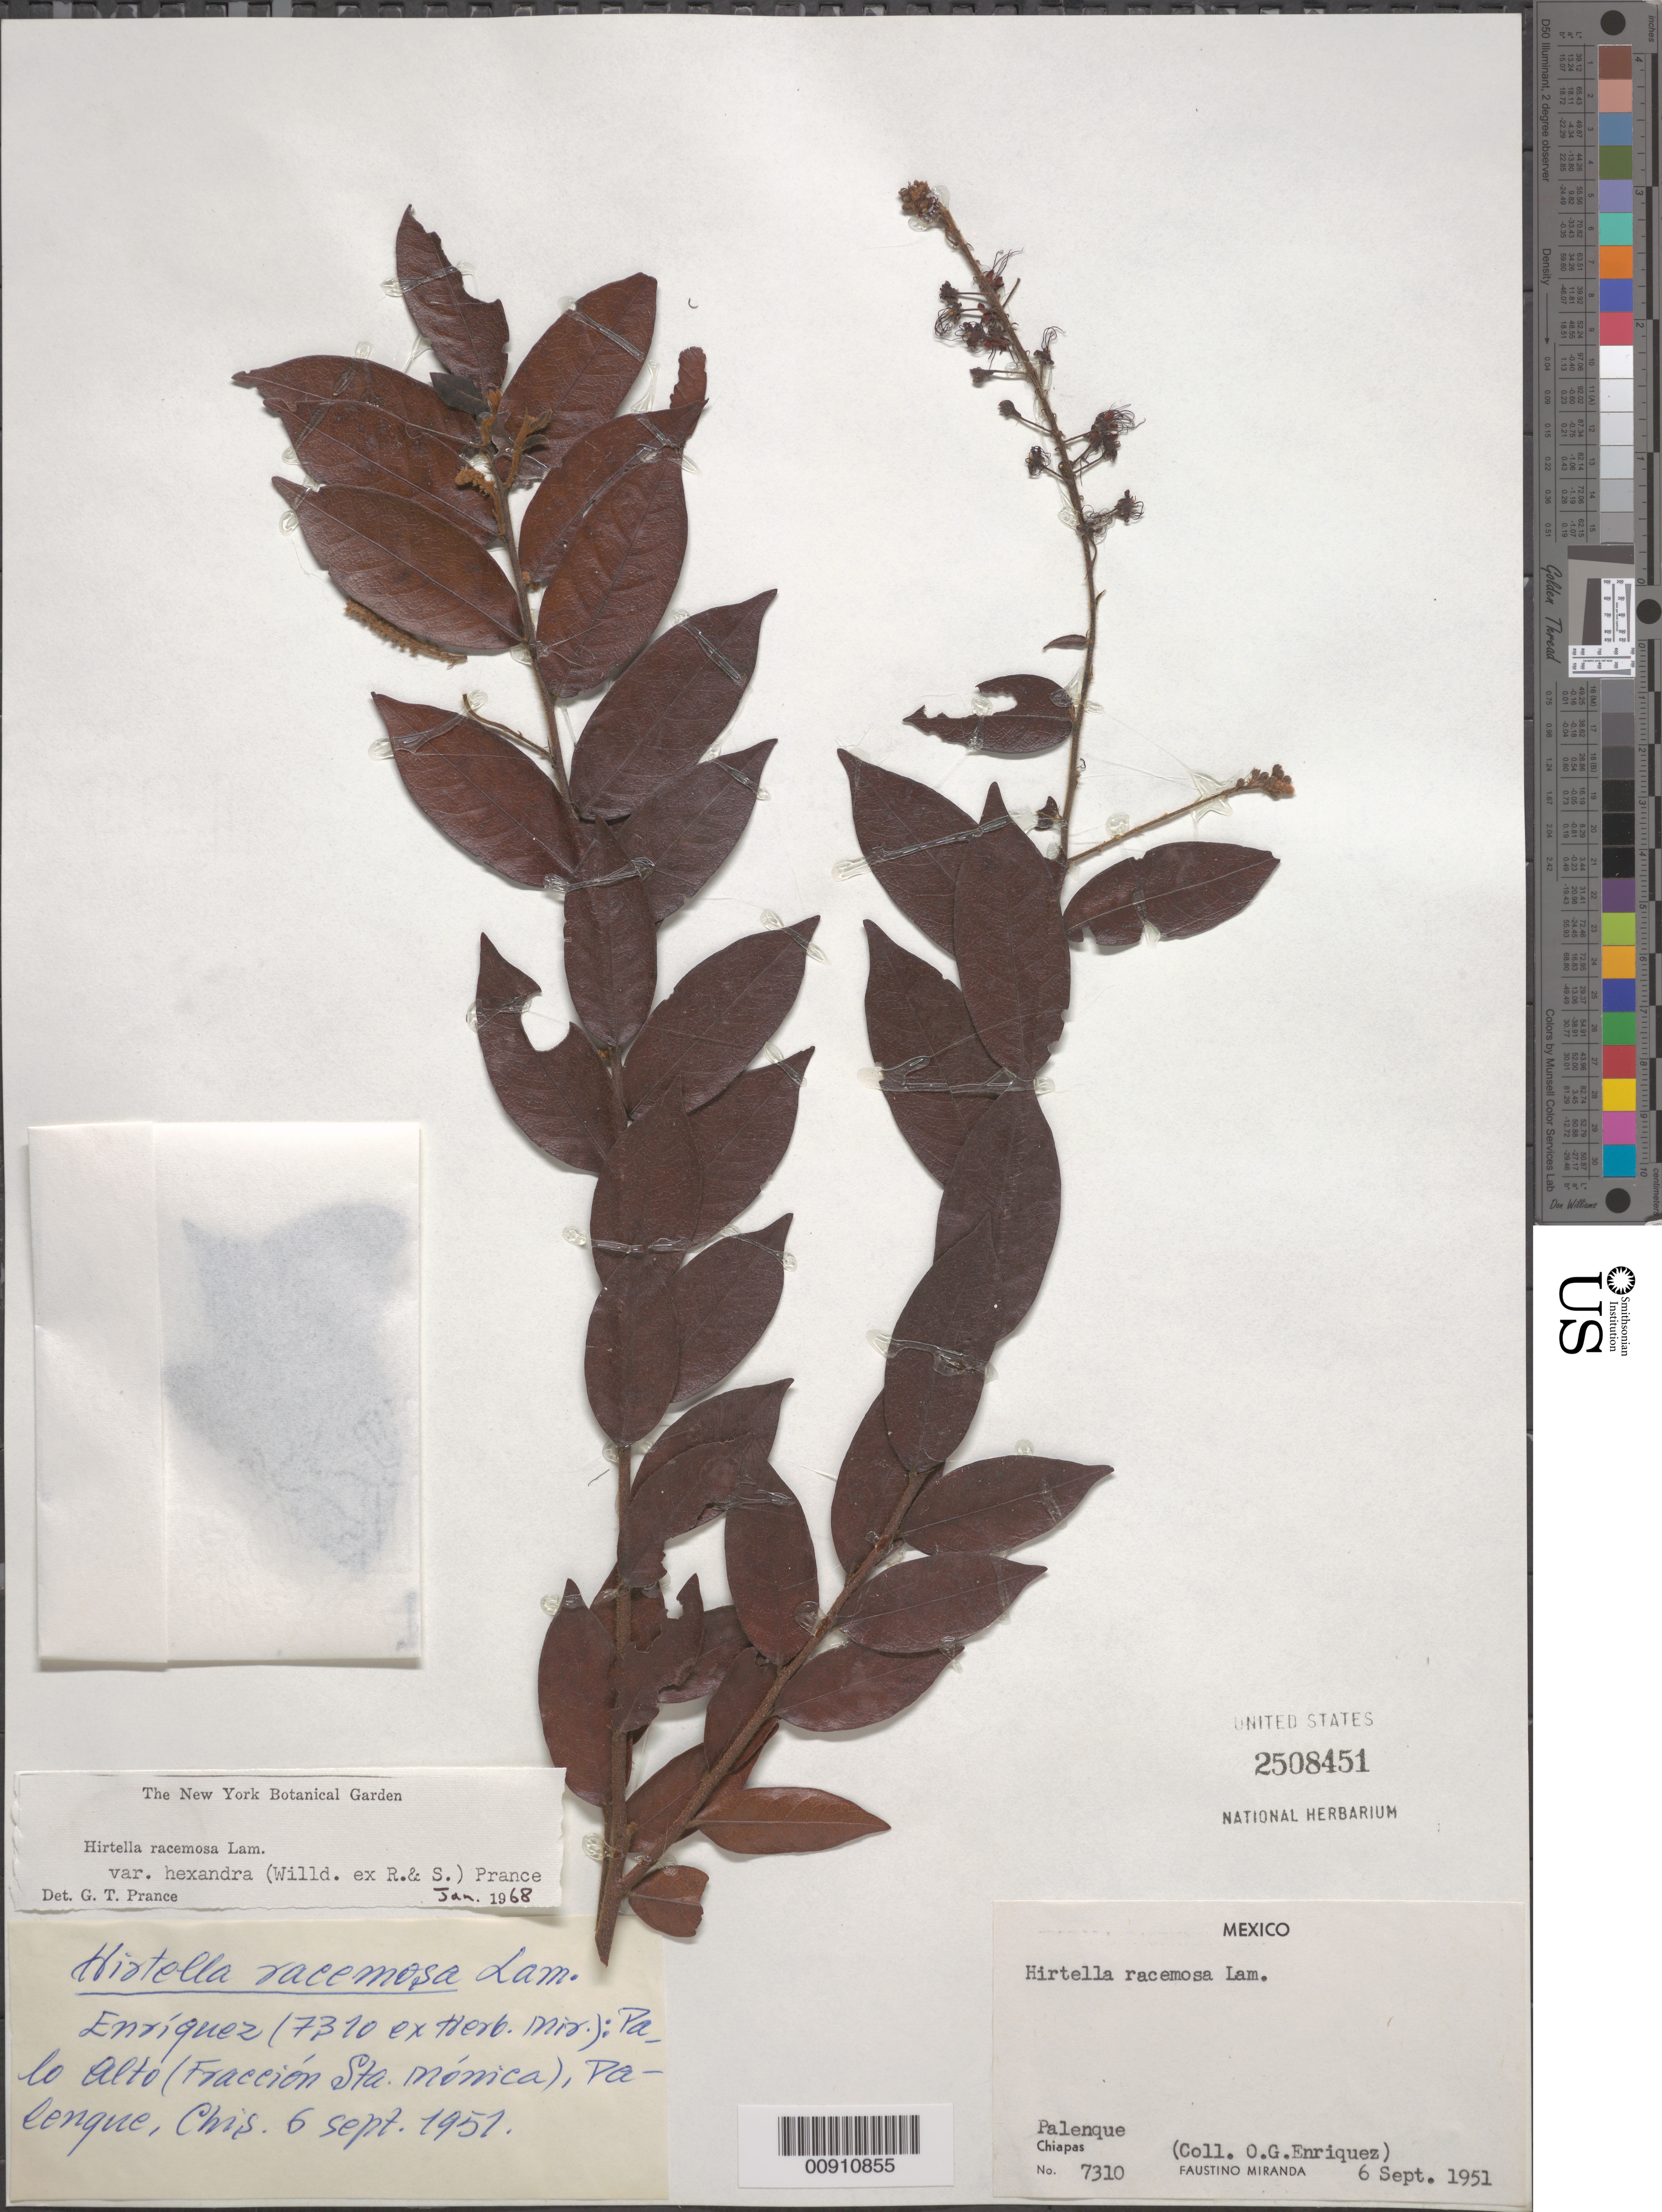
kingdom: Plantae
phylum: Tracheophyta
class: Magnoliopsida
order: Malpighiales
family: Chrysobalanaceae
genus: Hirtella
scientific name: Hirtella racemosa var. hexandra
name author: (Willd. ex Roem. & Schult.) Prance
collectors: O. Enriquez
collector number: F. Miranda No. 7310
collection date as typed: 06 Sep 1951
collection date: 1951-09-06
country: Mexico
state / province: Chiapas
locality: Palo Alto (Fracción Sta. Mónica), Palenque, Chiapas.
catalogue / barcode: US 2508451